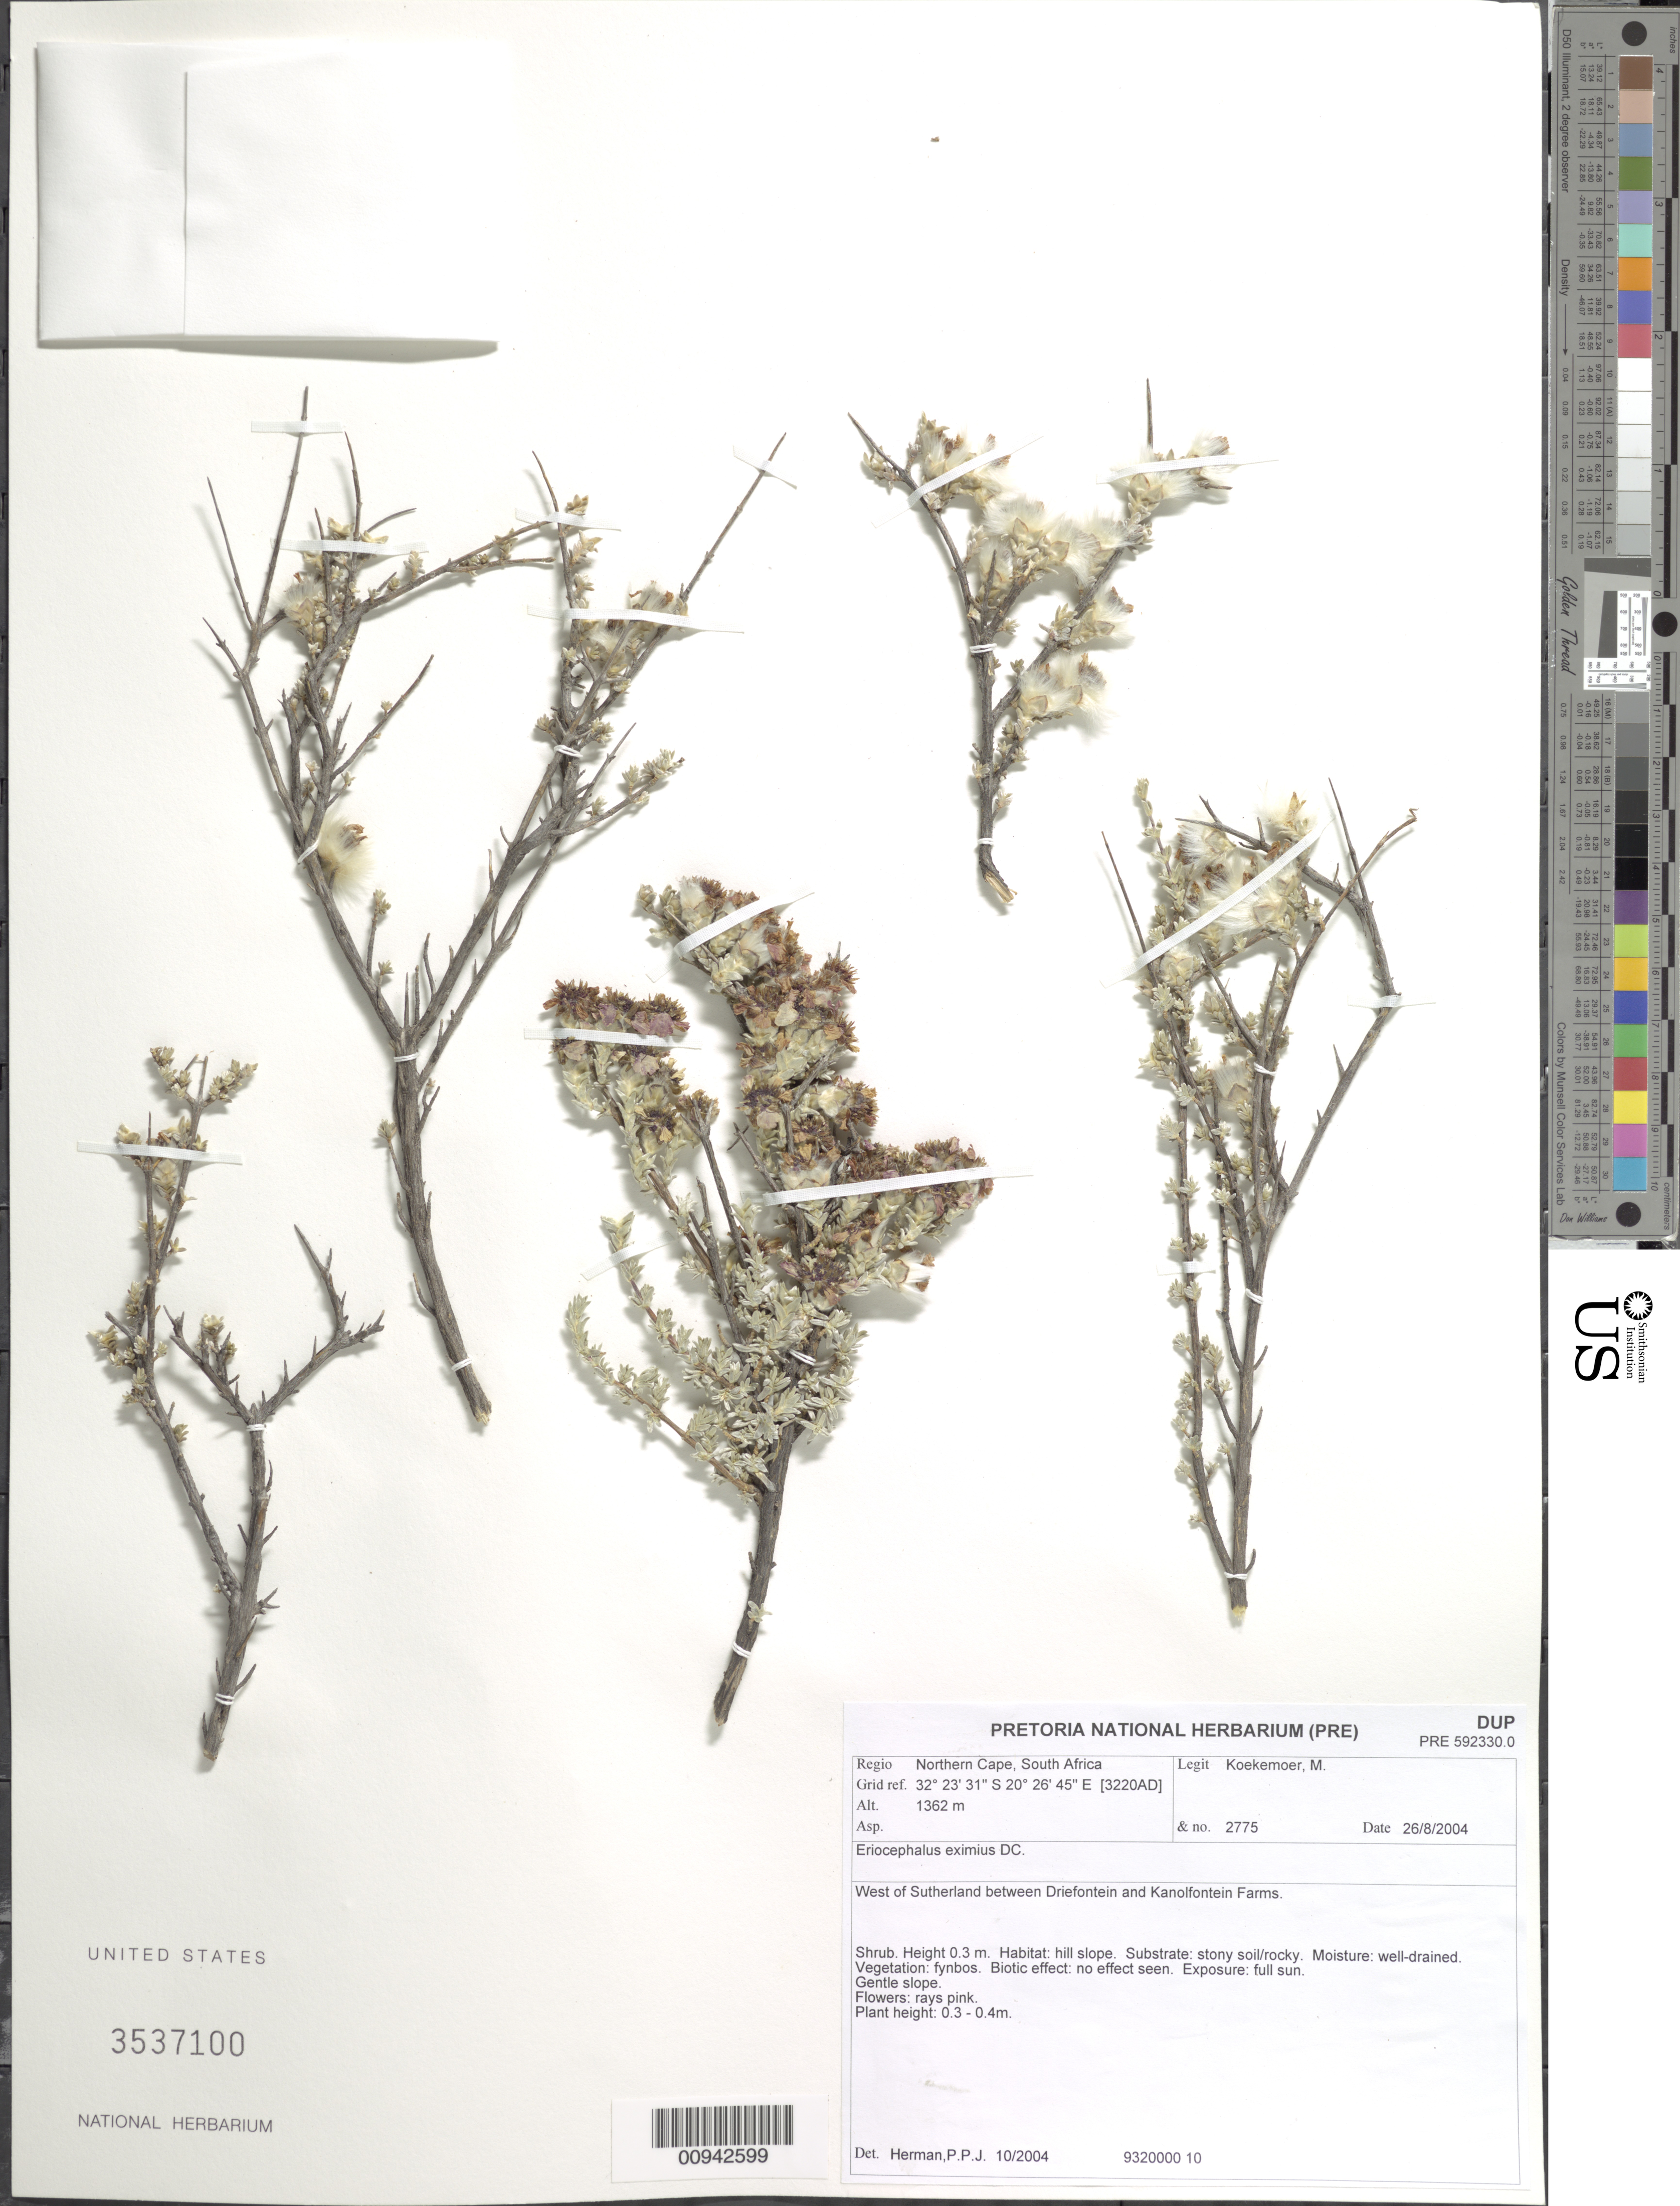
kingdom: Plantae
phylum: Tracheophyta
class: Magnoliopsida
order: Asterales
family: Asteraceae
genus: Eriocephalus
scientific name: Eriocephalus eximius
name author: DC.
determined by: Herman, P. P. J.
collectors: M. Koekemoer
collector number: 2775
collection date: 2004-08-26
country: South Africa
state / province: Northern Cape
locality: Sutherland, west of, between Driefontein and Kanolfontein Farms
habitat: Hill slope. Stony soil/rocky. Well-drained. Fynbos. Full sun. Gentle slope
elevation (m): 1362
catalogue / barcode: US 3537100